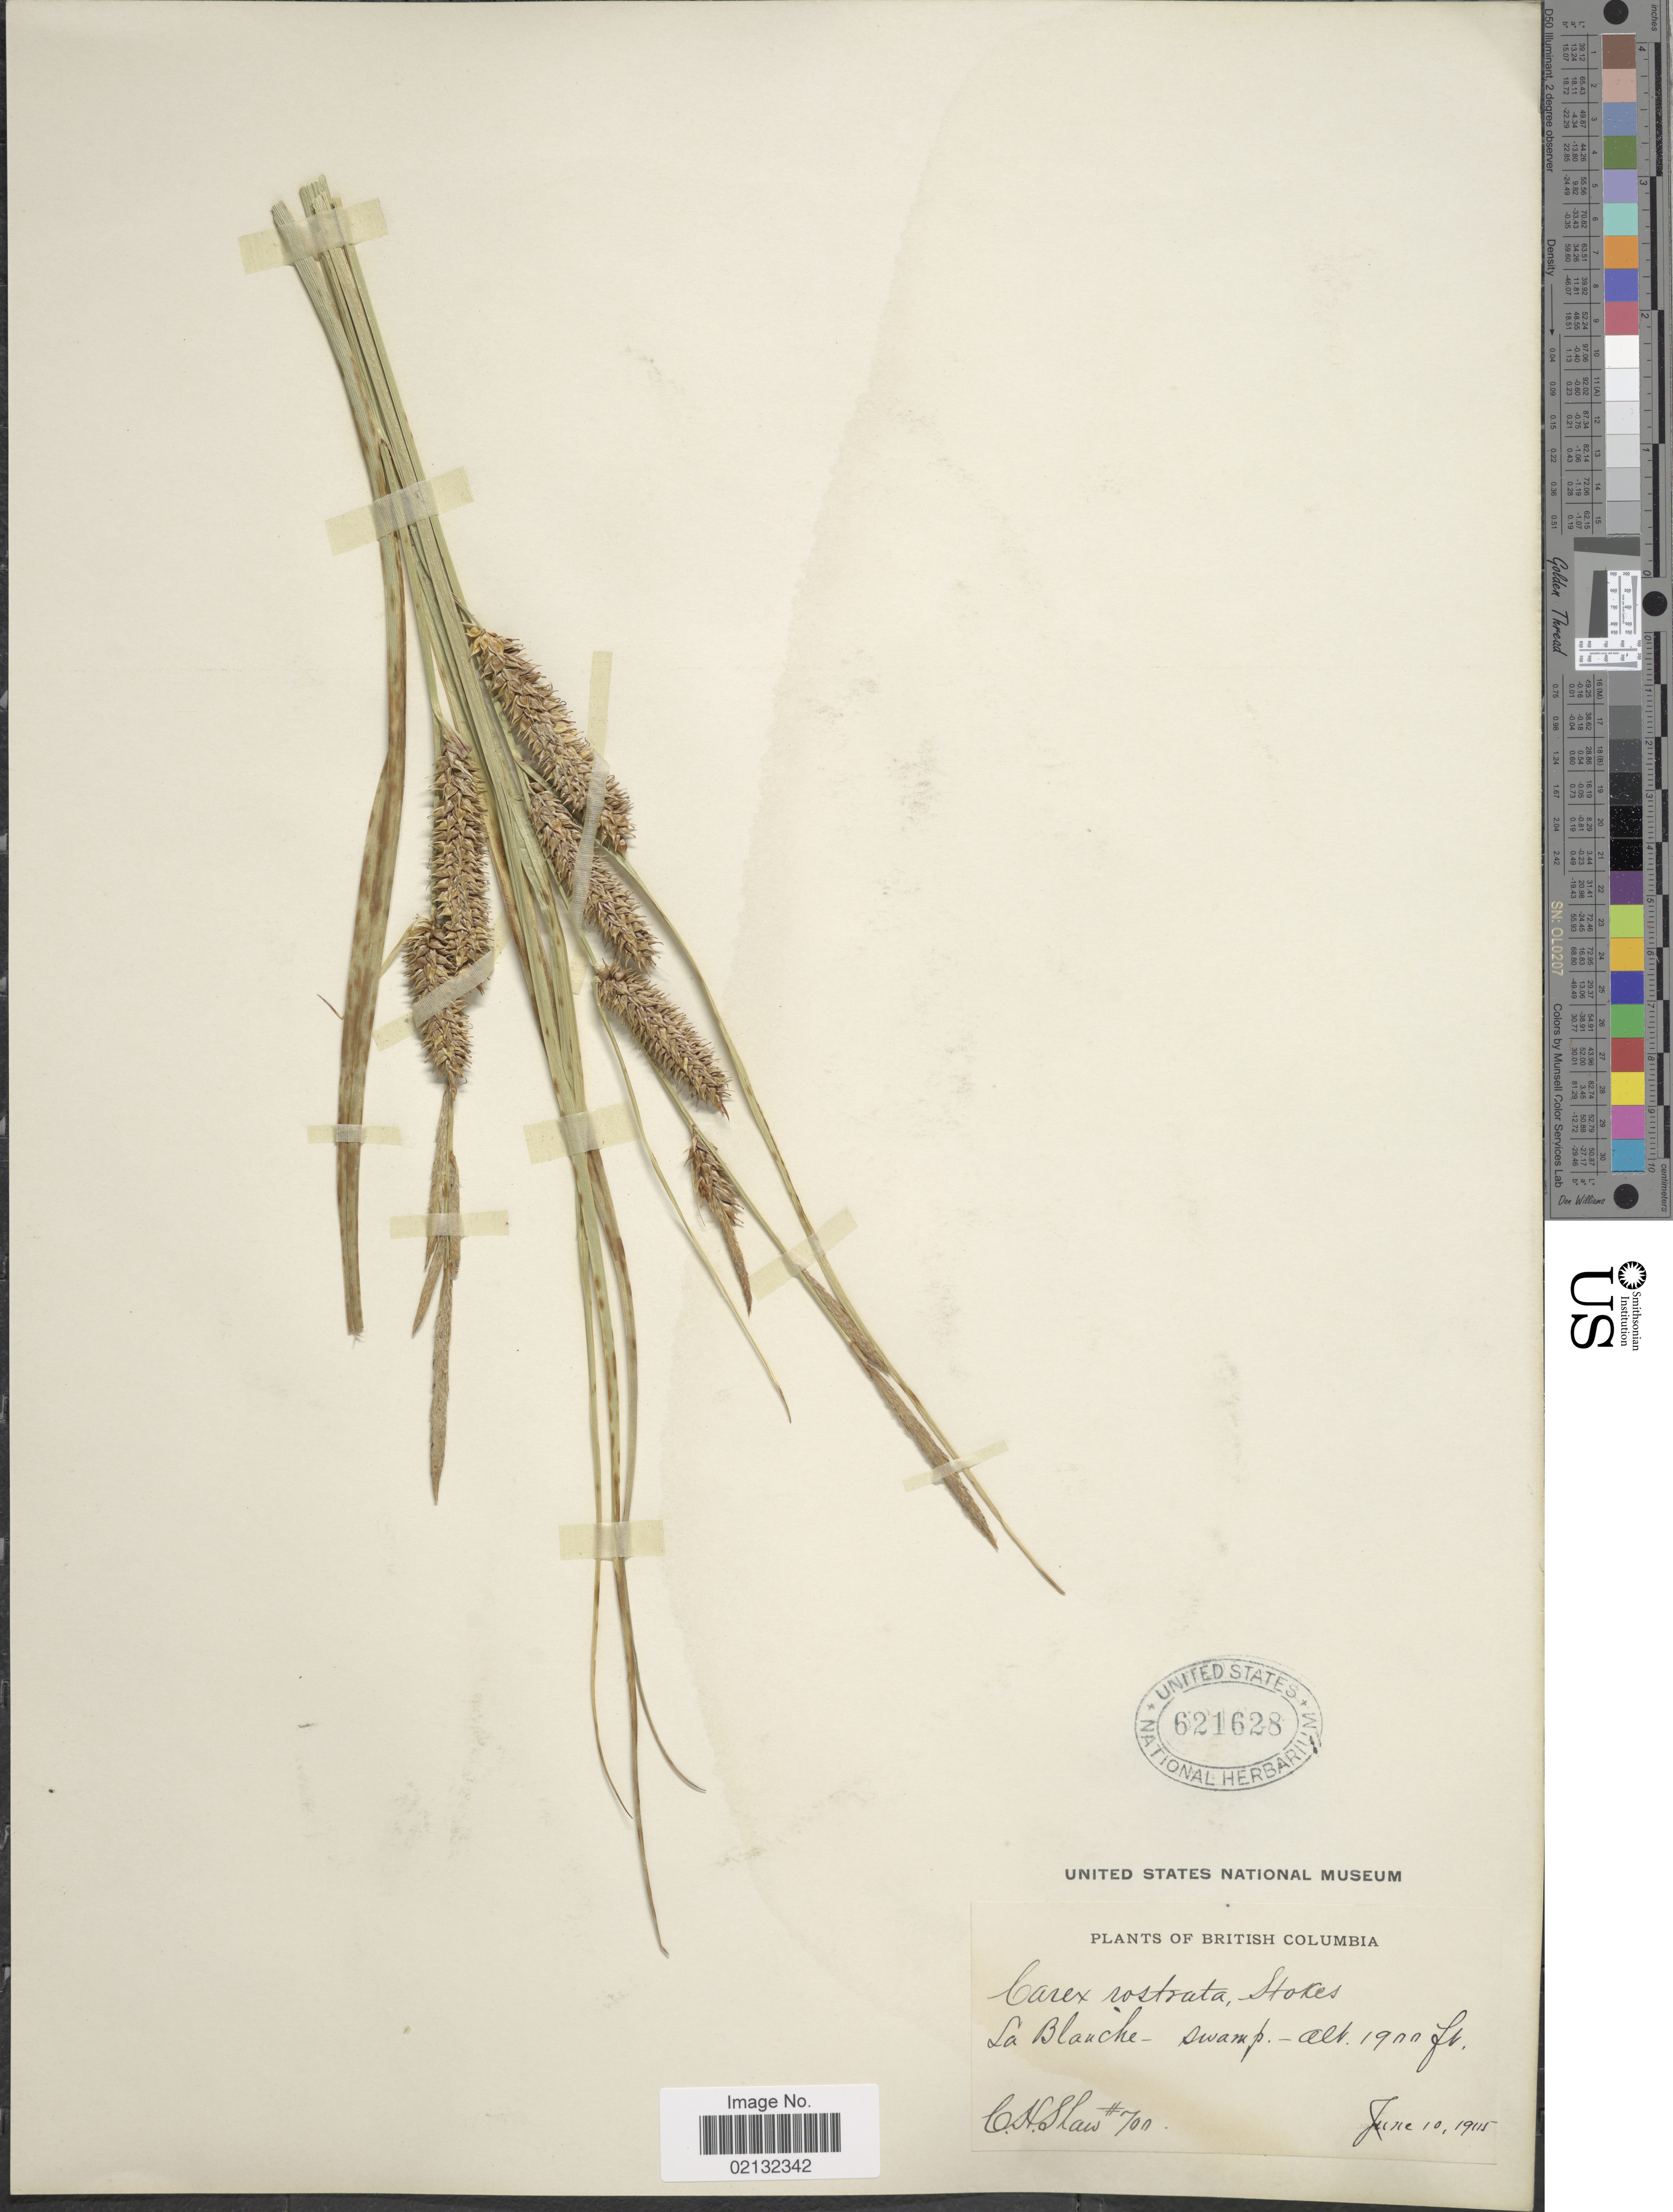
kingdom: Plantae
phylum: Tracheophyta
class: Liliopsida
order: Poales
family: Cyperaceae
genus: Carex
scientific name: Carex rostrata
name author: Stokes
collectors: C. H. Shaw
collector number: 700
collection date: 1905-06-10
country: Canada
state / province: British Columbia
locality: La Blanche, swamp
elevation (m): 579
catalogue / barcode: US 621628